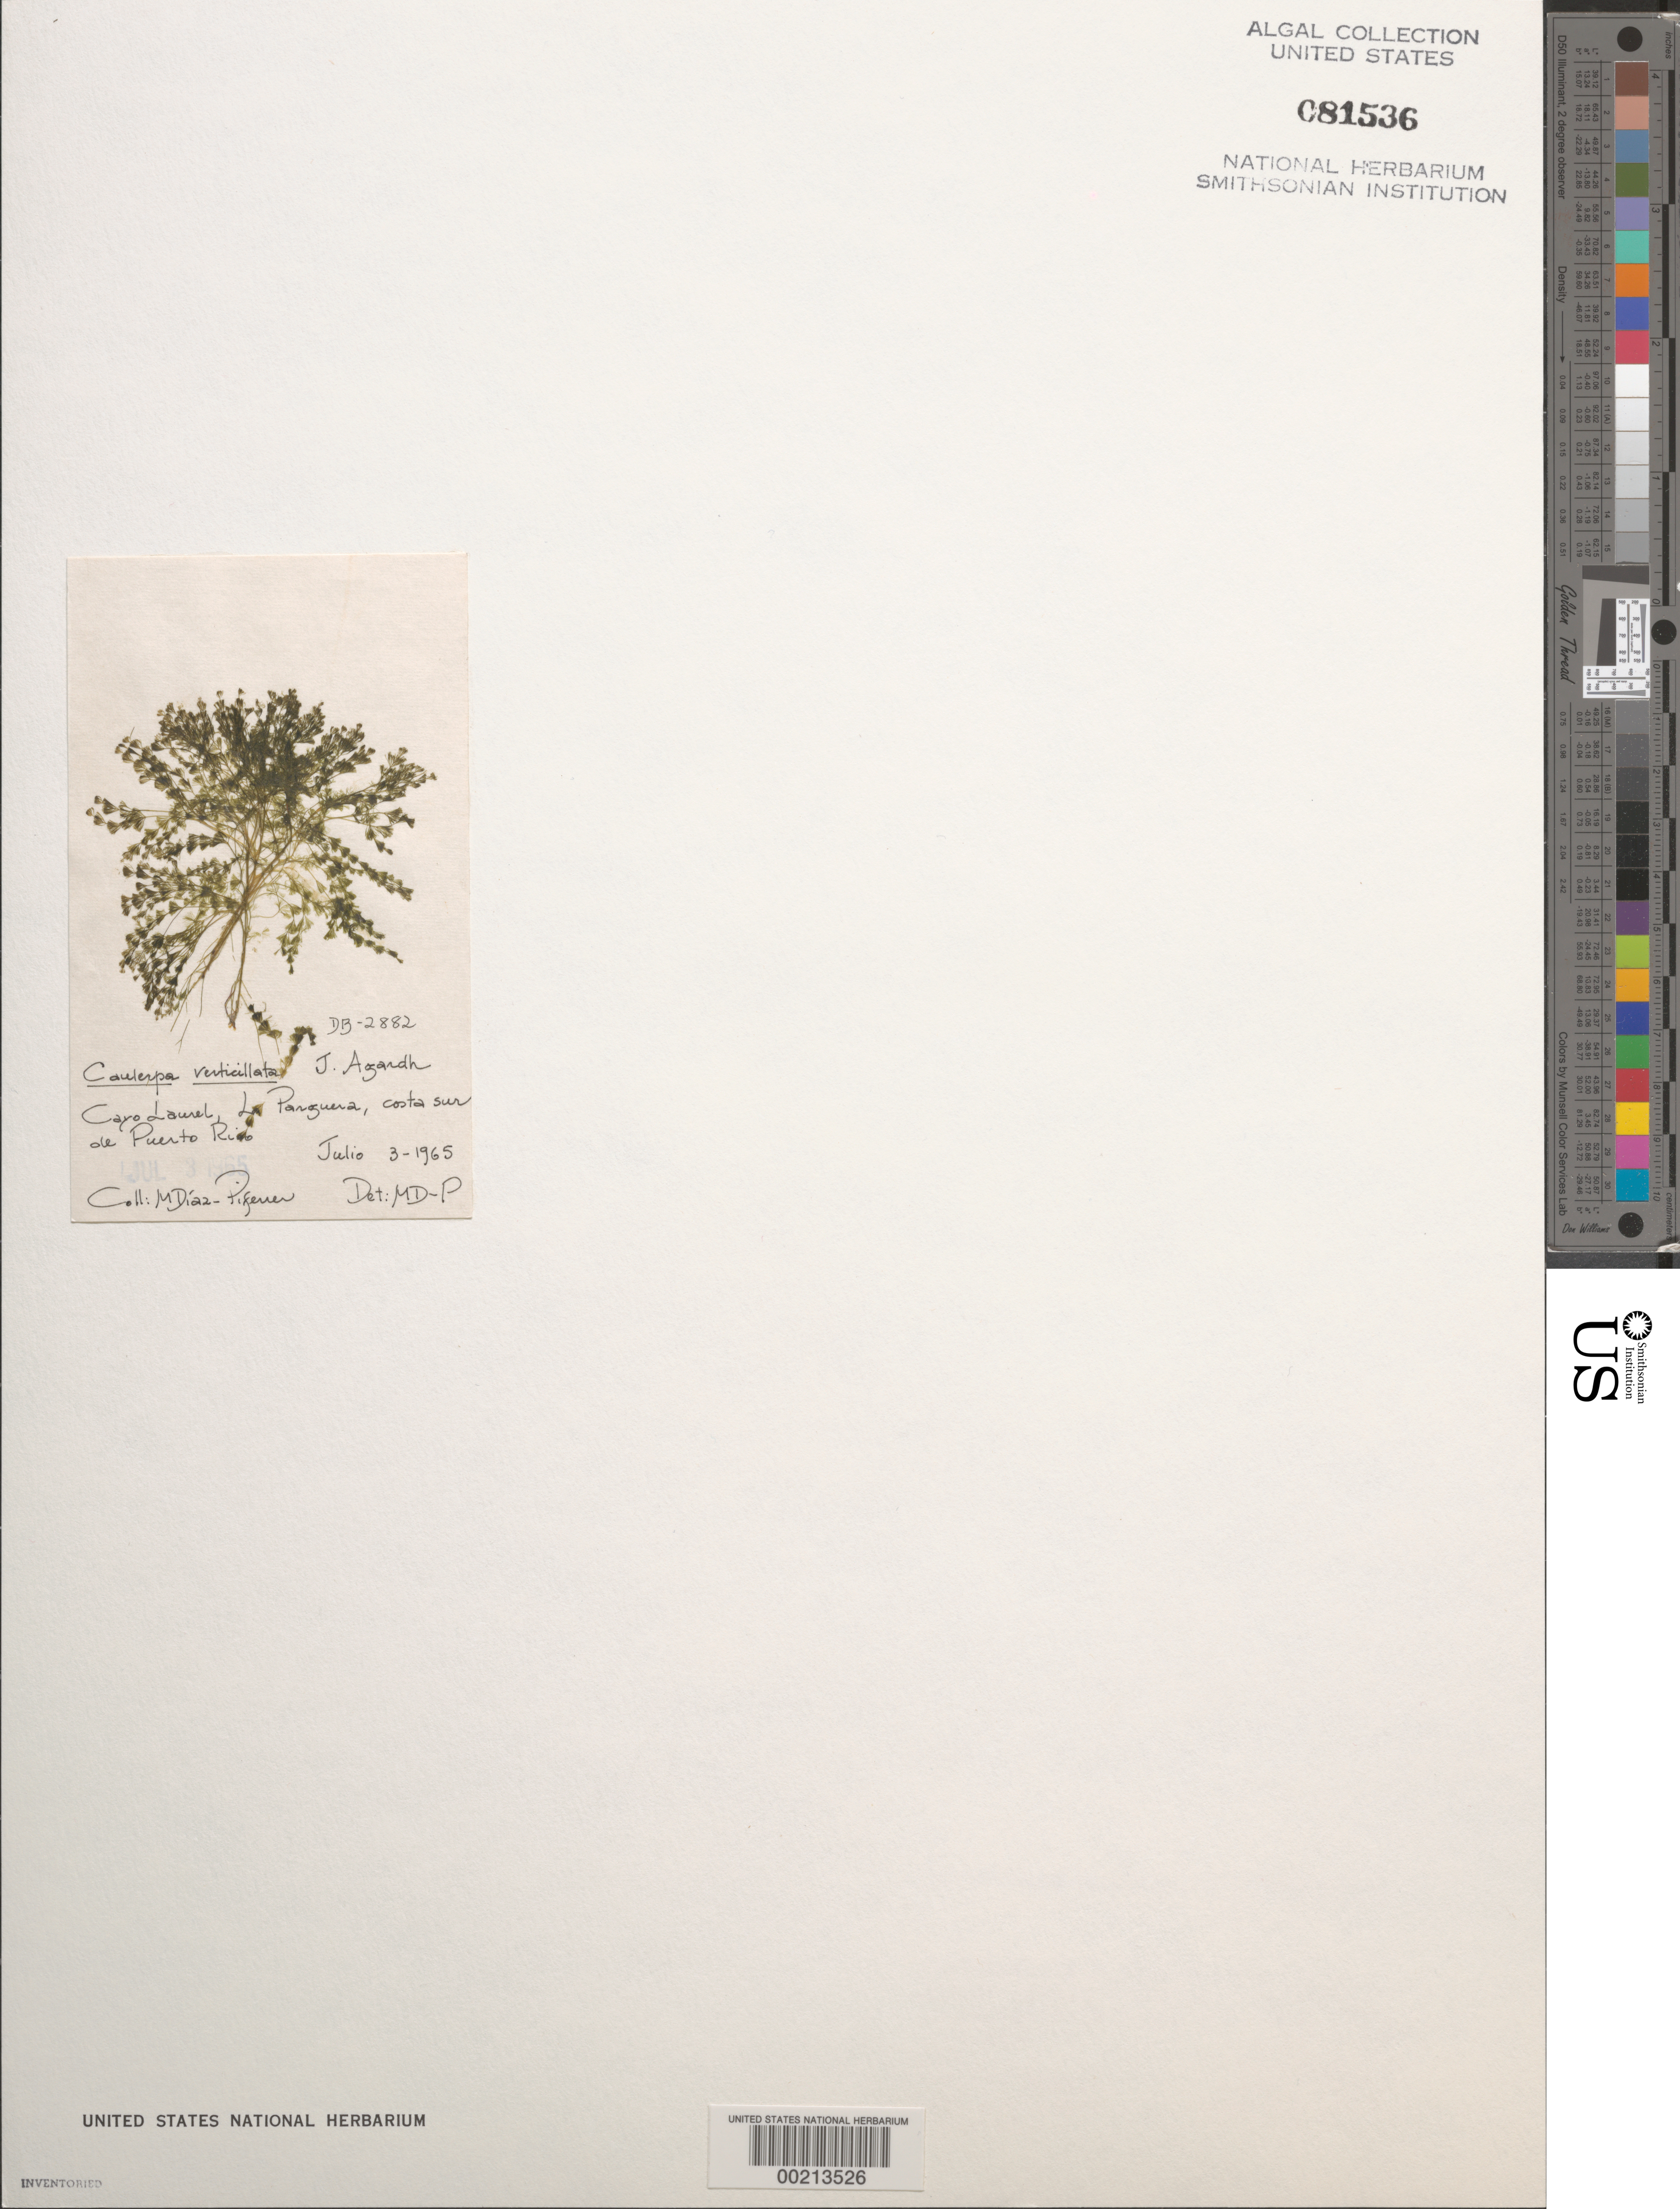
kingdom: Plantae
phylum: Chlorophyta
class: Ulvophyceae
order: Bryopsidales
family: Caulerpaceae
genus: Caulerpa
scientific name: Caulerpa verticillata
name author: J. Agardh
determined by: Diaz-Piferrer, M.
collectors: M. Diaz-Piferrer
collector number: Db-2882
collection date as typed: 03 Jul 1965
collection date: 1965-07-03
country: Puerto Rico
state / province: Lajas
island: Cayo Laurel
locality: La Parguera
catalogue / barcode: US 81536